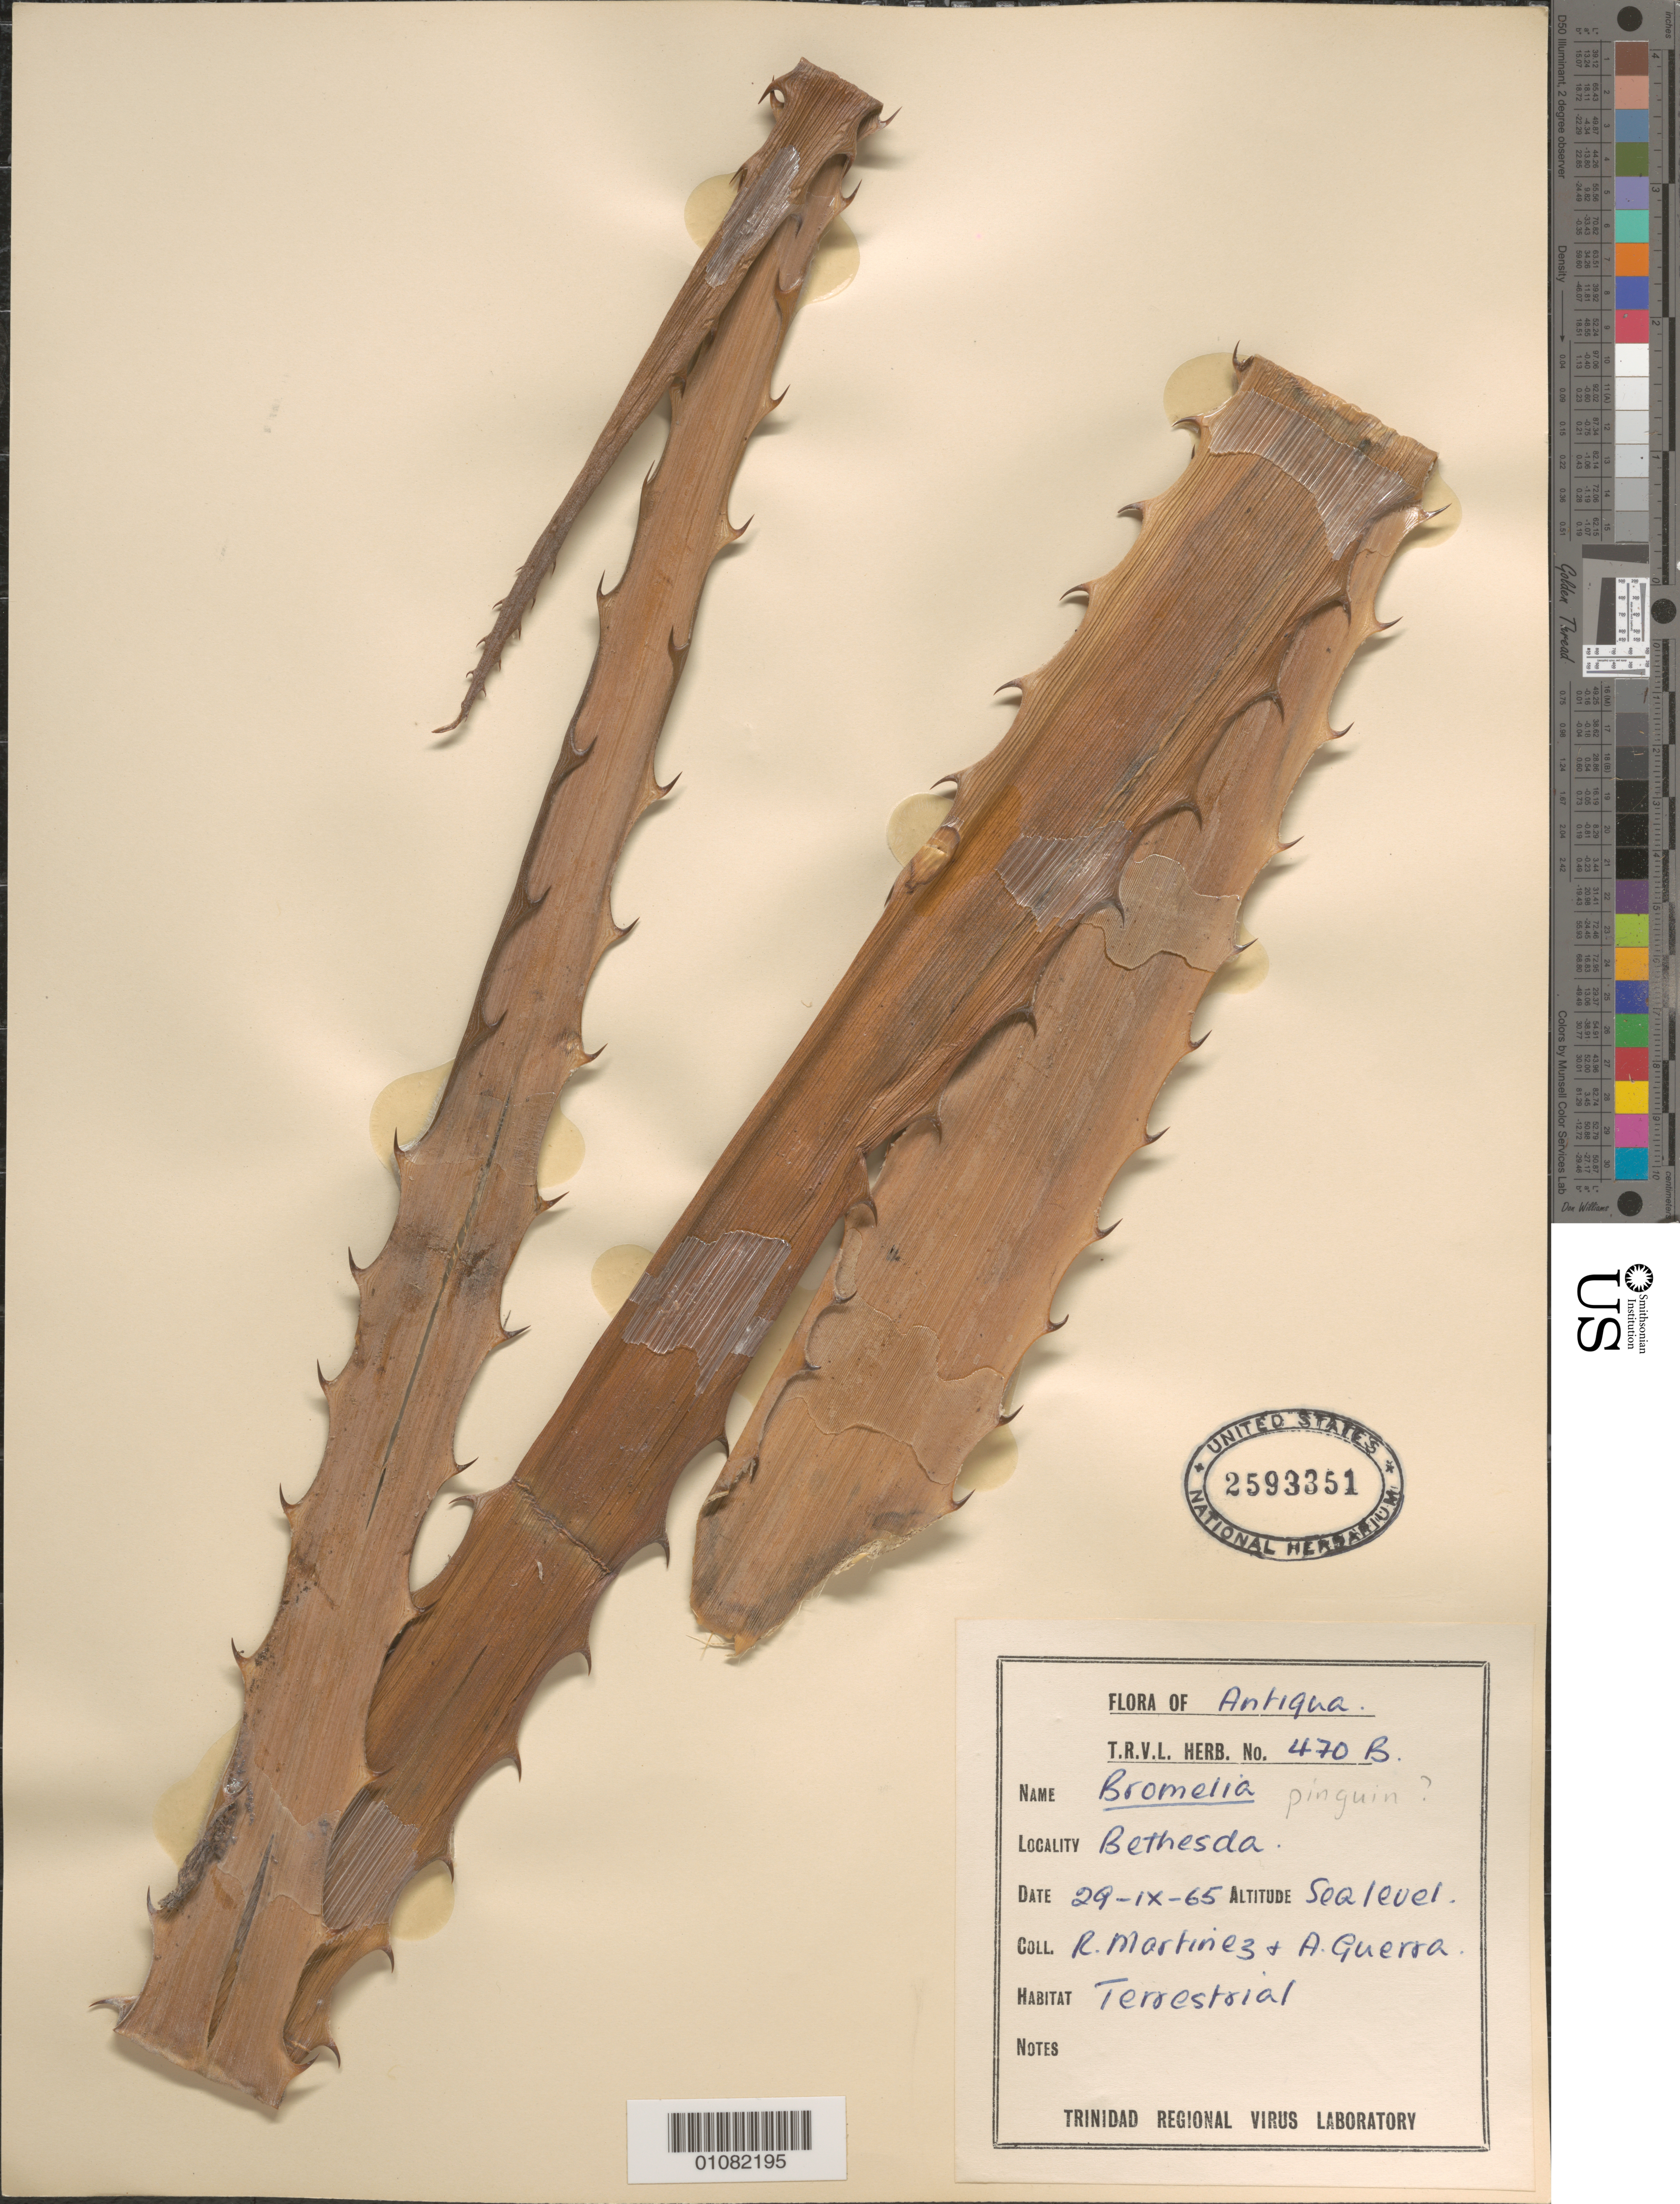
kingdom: Plantae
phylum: Tracheophyta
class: Liliopsida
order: Poales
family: Bromeliaceae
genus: Bromelia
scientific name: Bromelia pinguin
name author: L.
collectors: R. Martinez & A. Guerra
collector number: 470b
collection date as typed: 29 Sep 1965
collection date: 1965-09-29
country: Antigua and Barbuda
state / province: Saint Paul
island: Antigua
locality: Bethesda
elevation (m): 0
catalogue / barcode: US 2593351